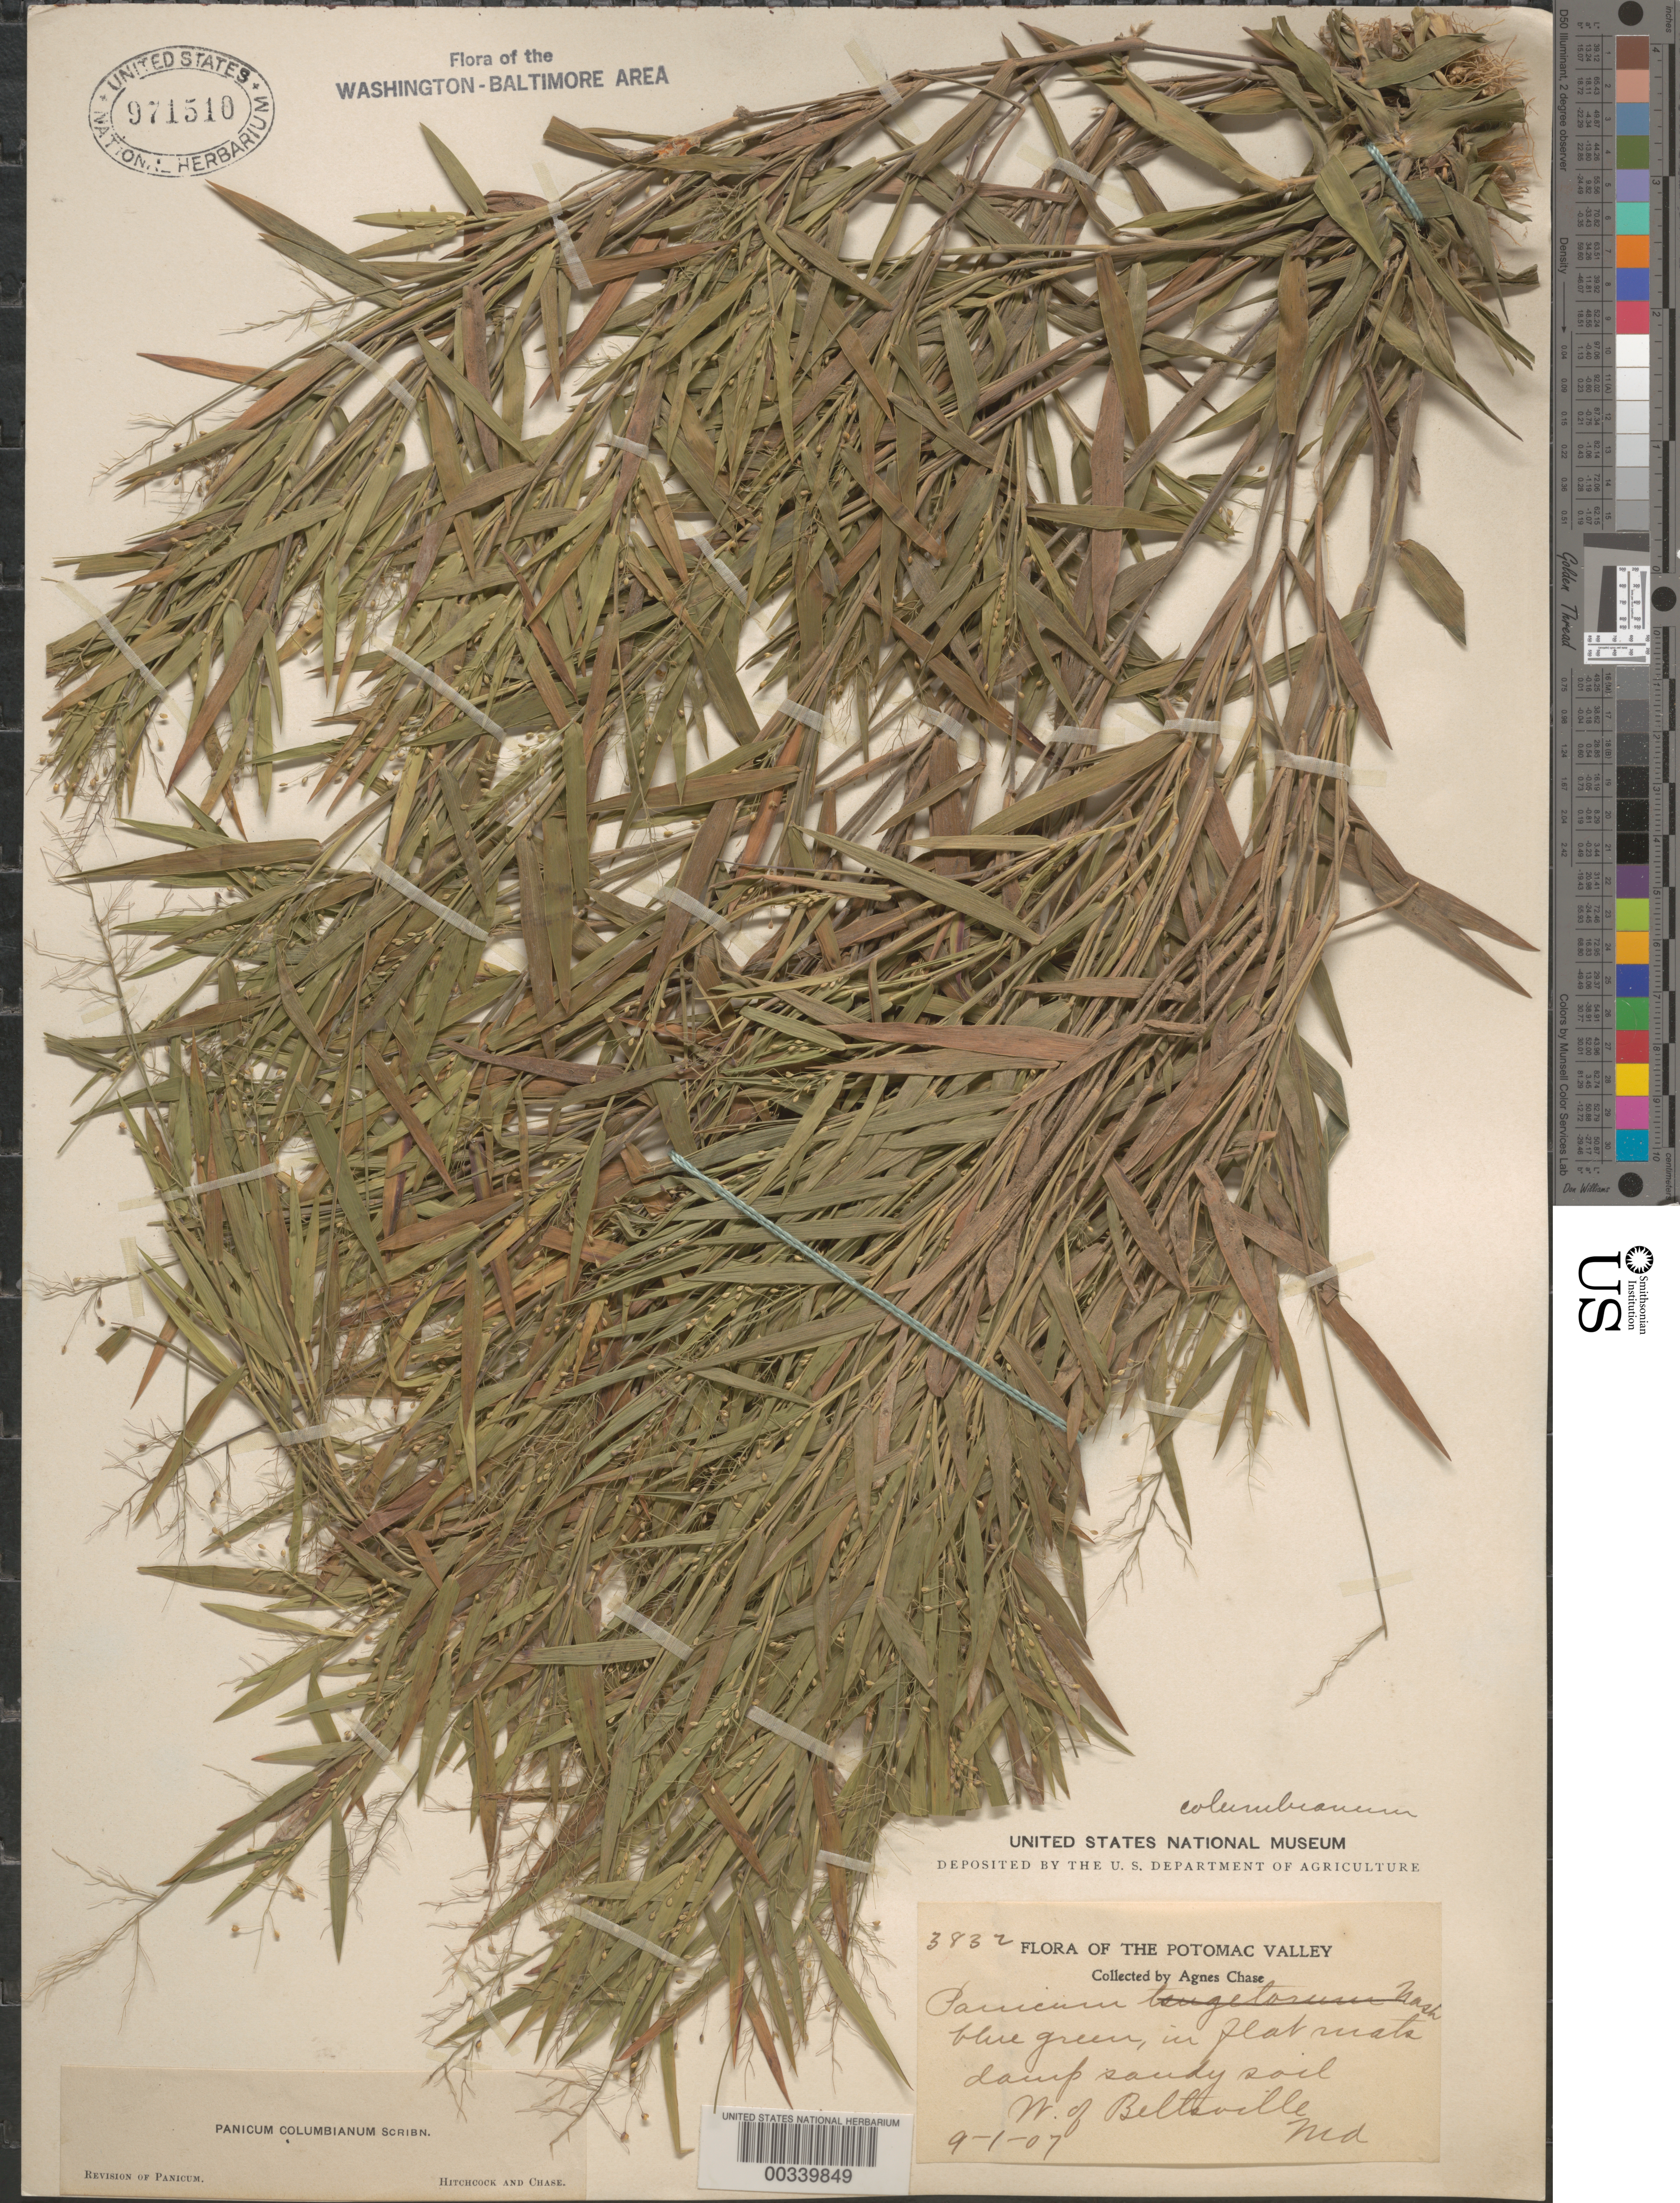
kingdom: Plantae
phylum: Tracheophyta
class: Liliopsida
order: Poales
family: Poaceae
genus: Dichanthelium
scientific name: Dichanthelium sabulorum var. thinium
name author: (Hitchc. & Chase) Gould & C.A. Clark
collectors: A. Chase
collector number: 3832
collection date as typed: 01 Sep 1907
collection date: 1907-09-01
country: United States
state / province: Maryland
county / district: Prince George's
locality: W of Beltsville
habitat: Damp, sandy soil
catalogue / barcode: US 971510